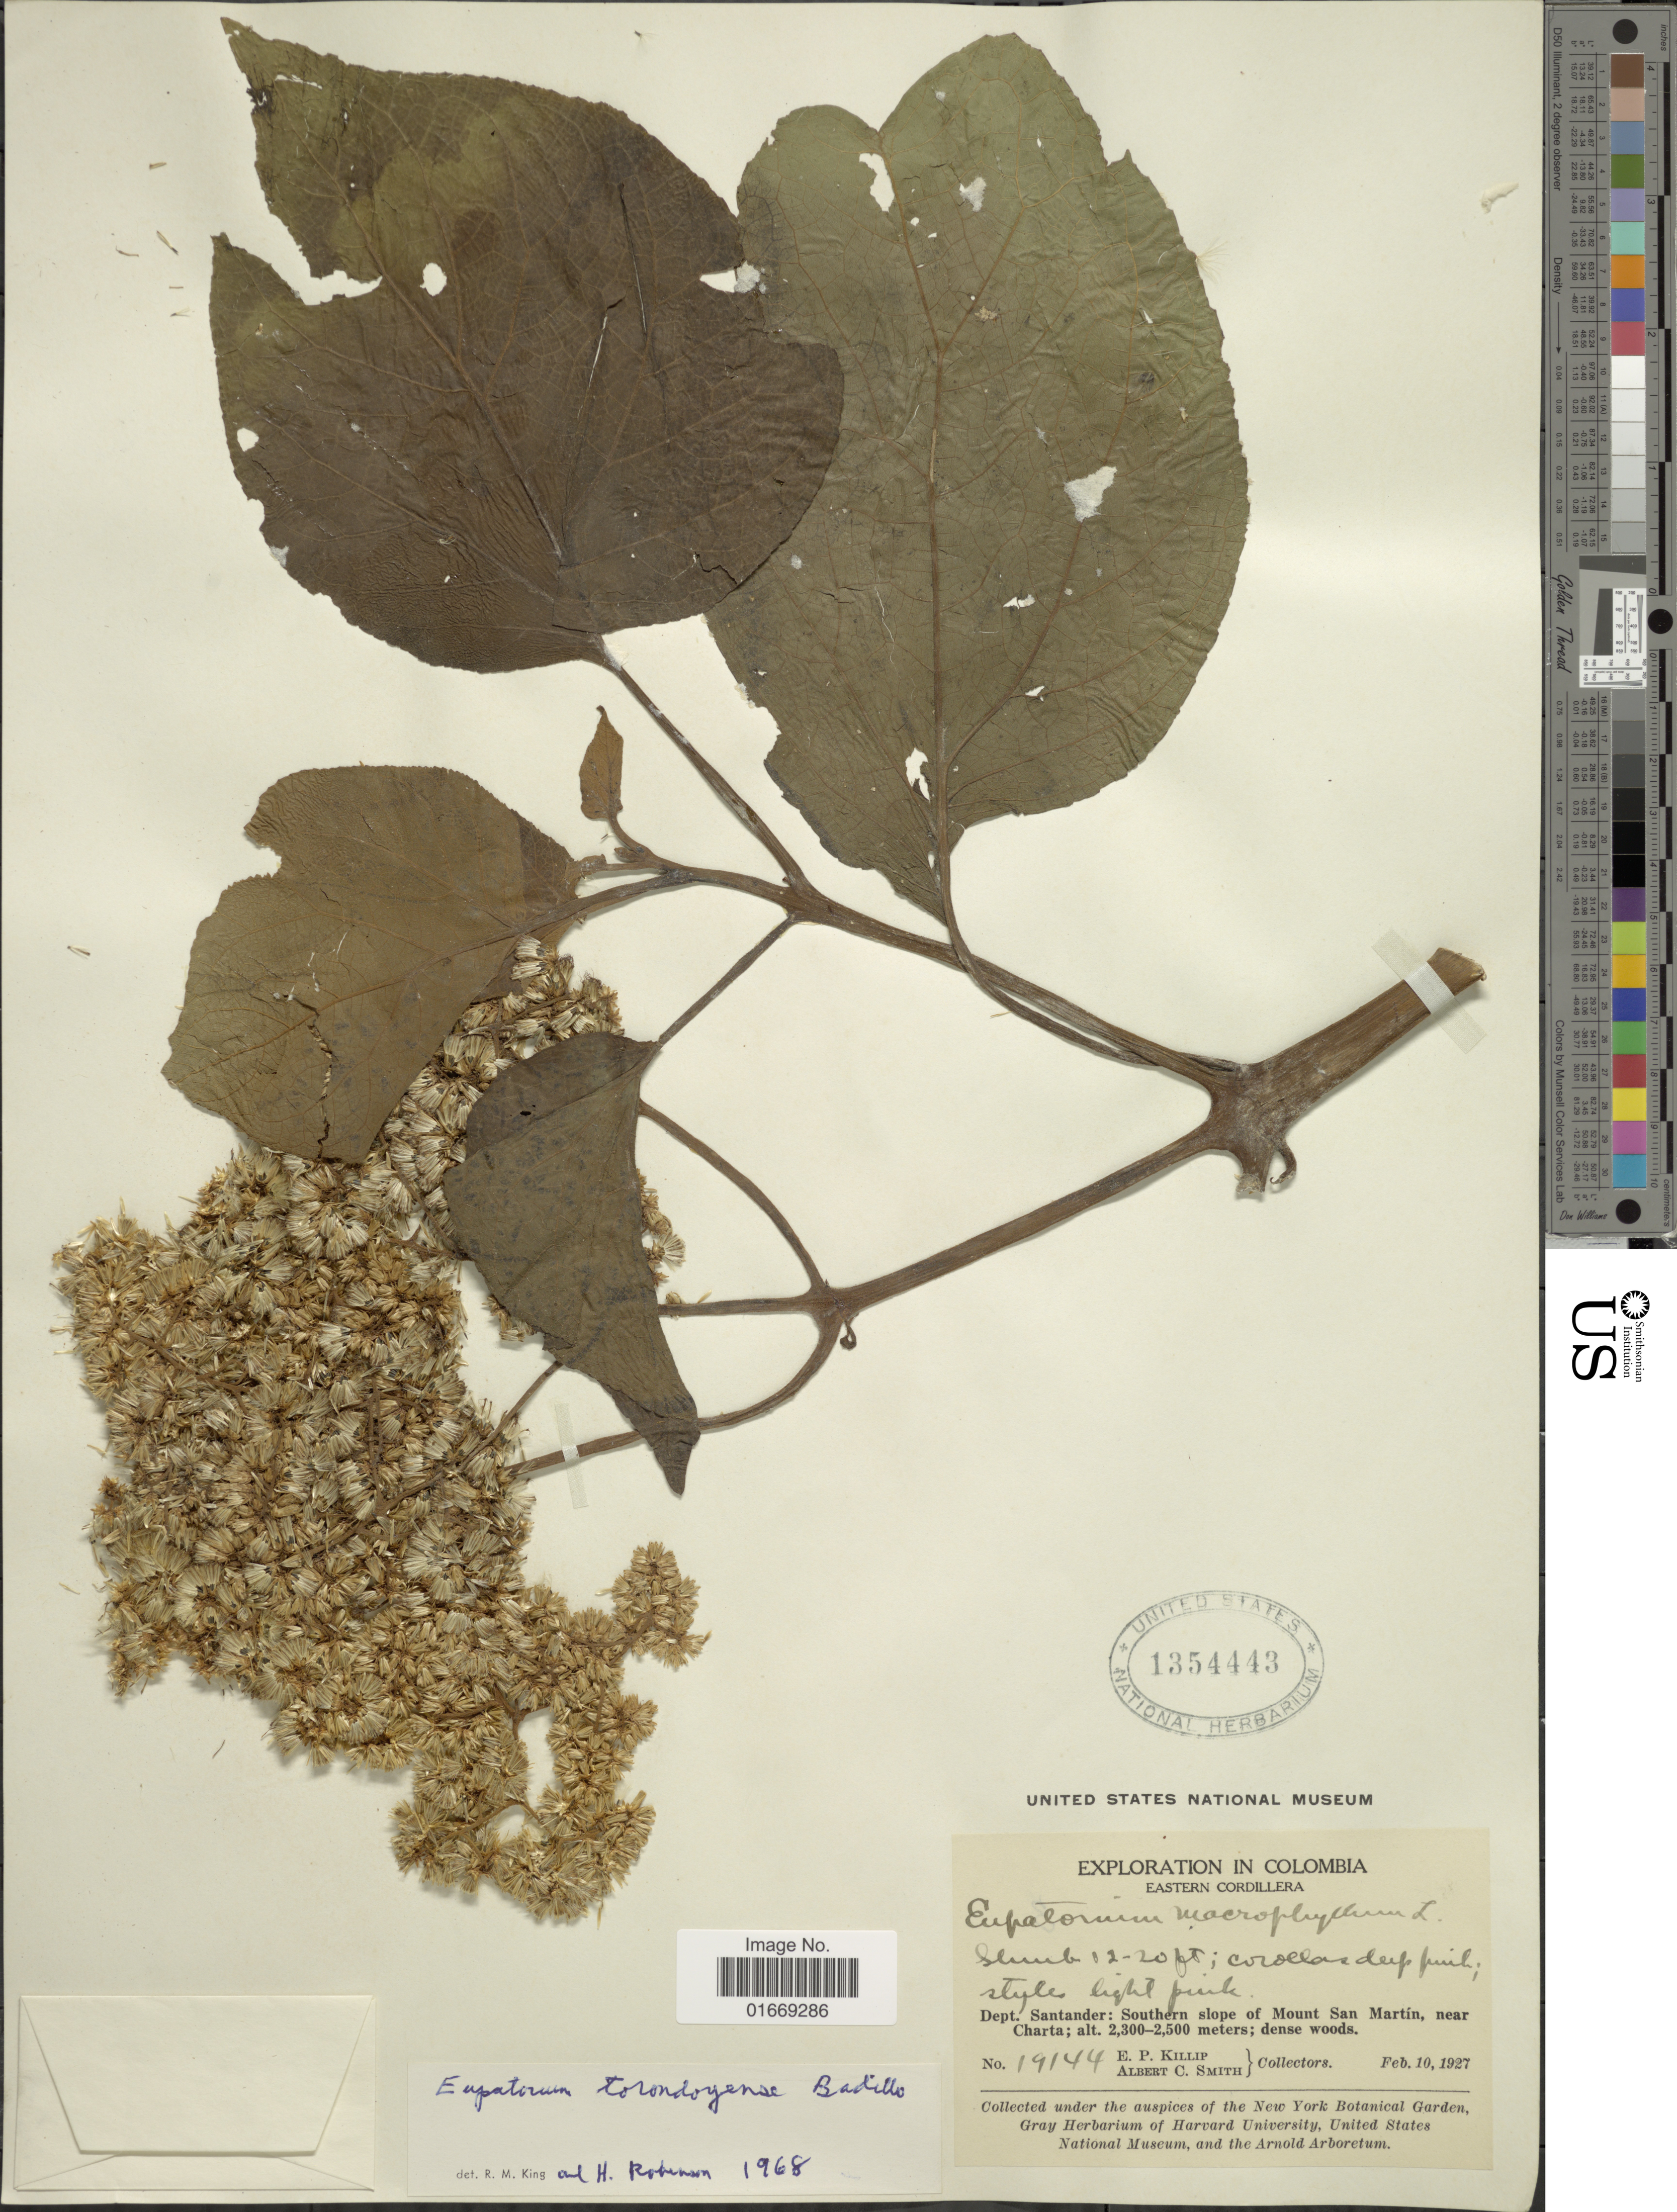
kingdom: Plantae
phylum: Tracheophyta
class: Magnoliopsida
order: Asterales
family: Asteraceae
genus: Hebeclinium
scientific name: Hebeclinium torondoyense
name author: (V.M. Badillo) R.M. King & H. Rob.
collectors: E. P. Killip & A. C. Smith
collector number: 19144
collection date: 1927-02-10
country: Colombia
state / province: Santander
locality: Eastern Cordillera. Dept. Santander: Southern slope of Mount San Martín, near Charta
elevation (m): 2300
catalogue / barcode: US 1354443